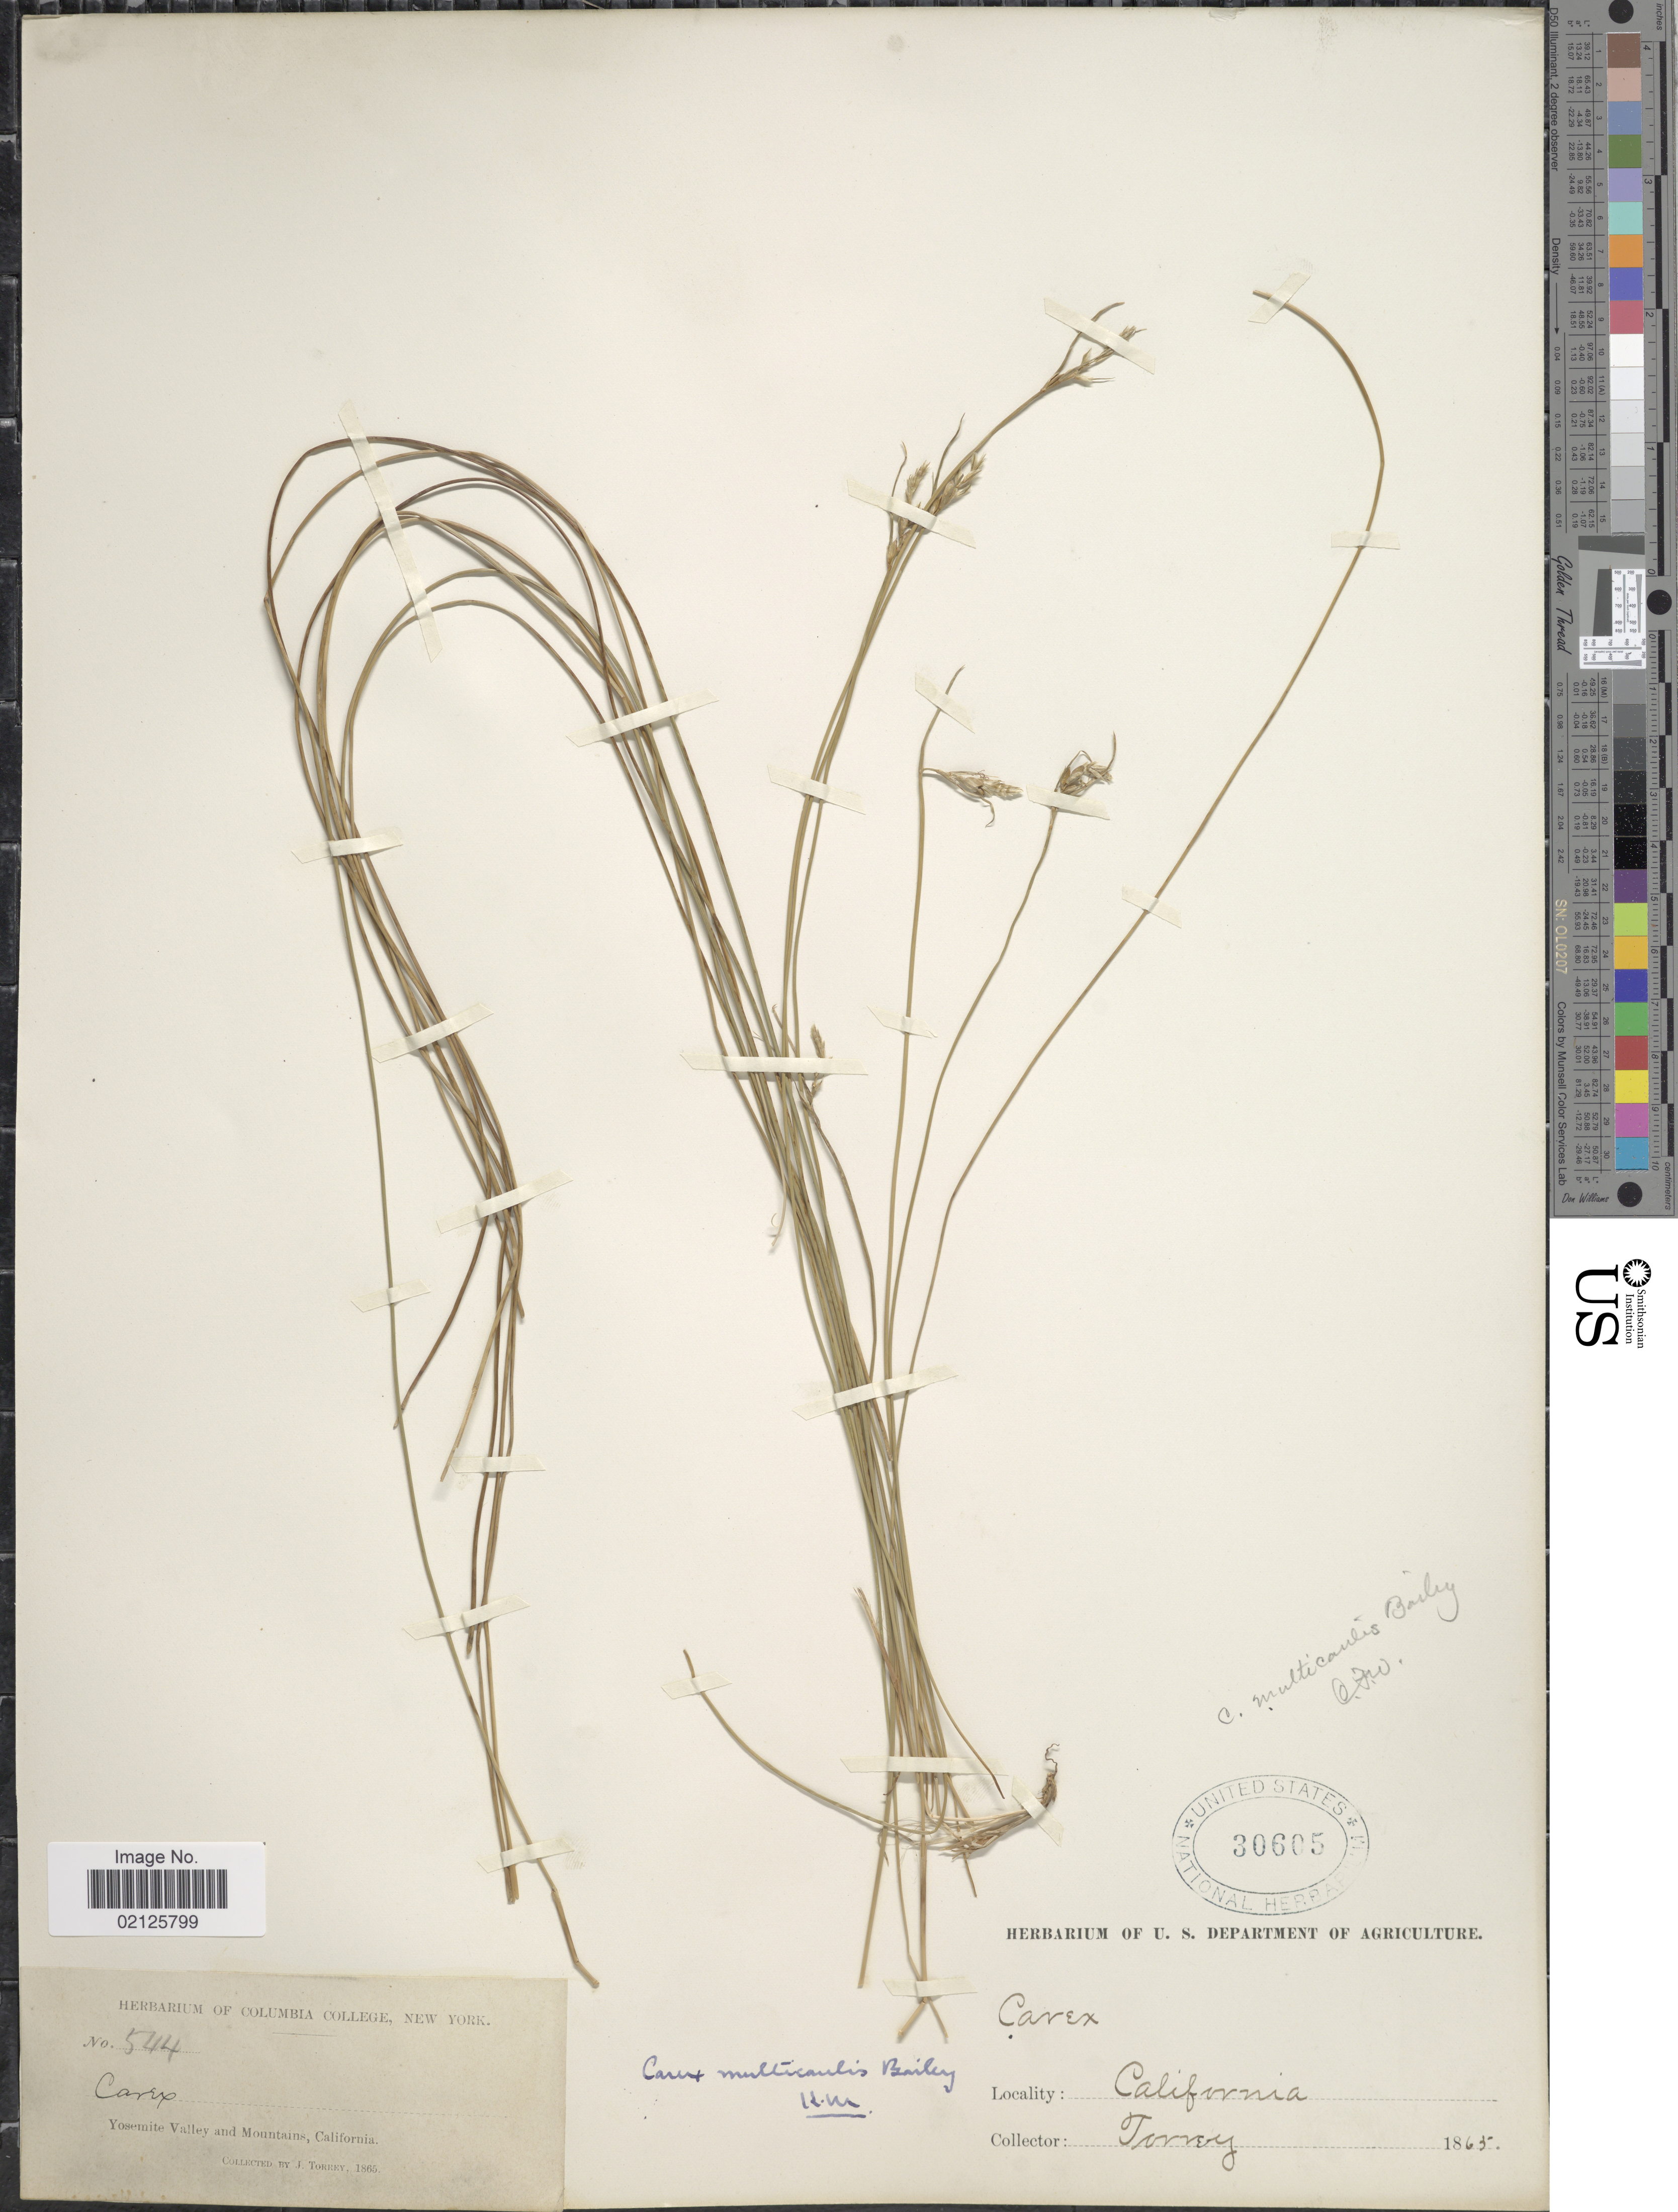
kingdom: Plantae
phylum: Tracheophyta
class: Liliopsida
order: Poales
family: Cyperaceae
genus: Carex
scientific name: Carex multicaulis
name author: L.H. Bailey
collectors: J. Torrey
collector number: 544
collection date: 1865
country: United States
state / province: California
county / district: Mariposa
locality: Yosemite Valley and Mountains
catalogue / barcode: US 30605